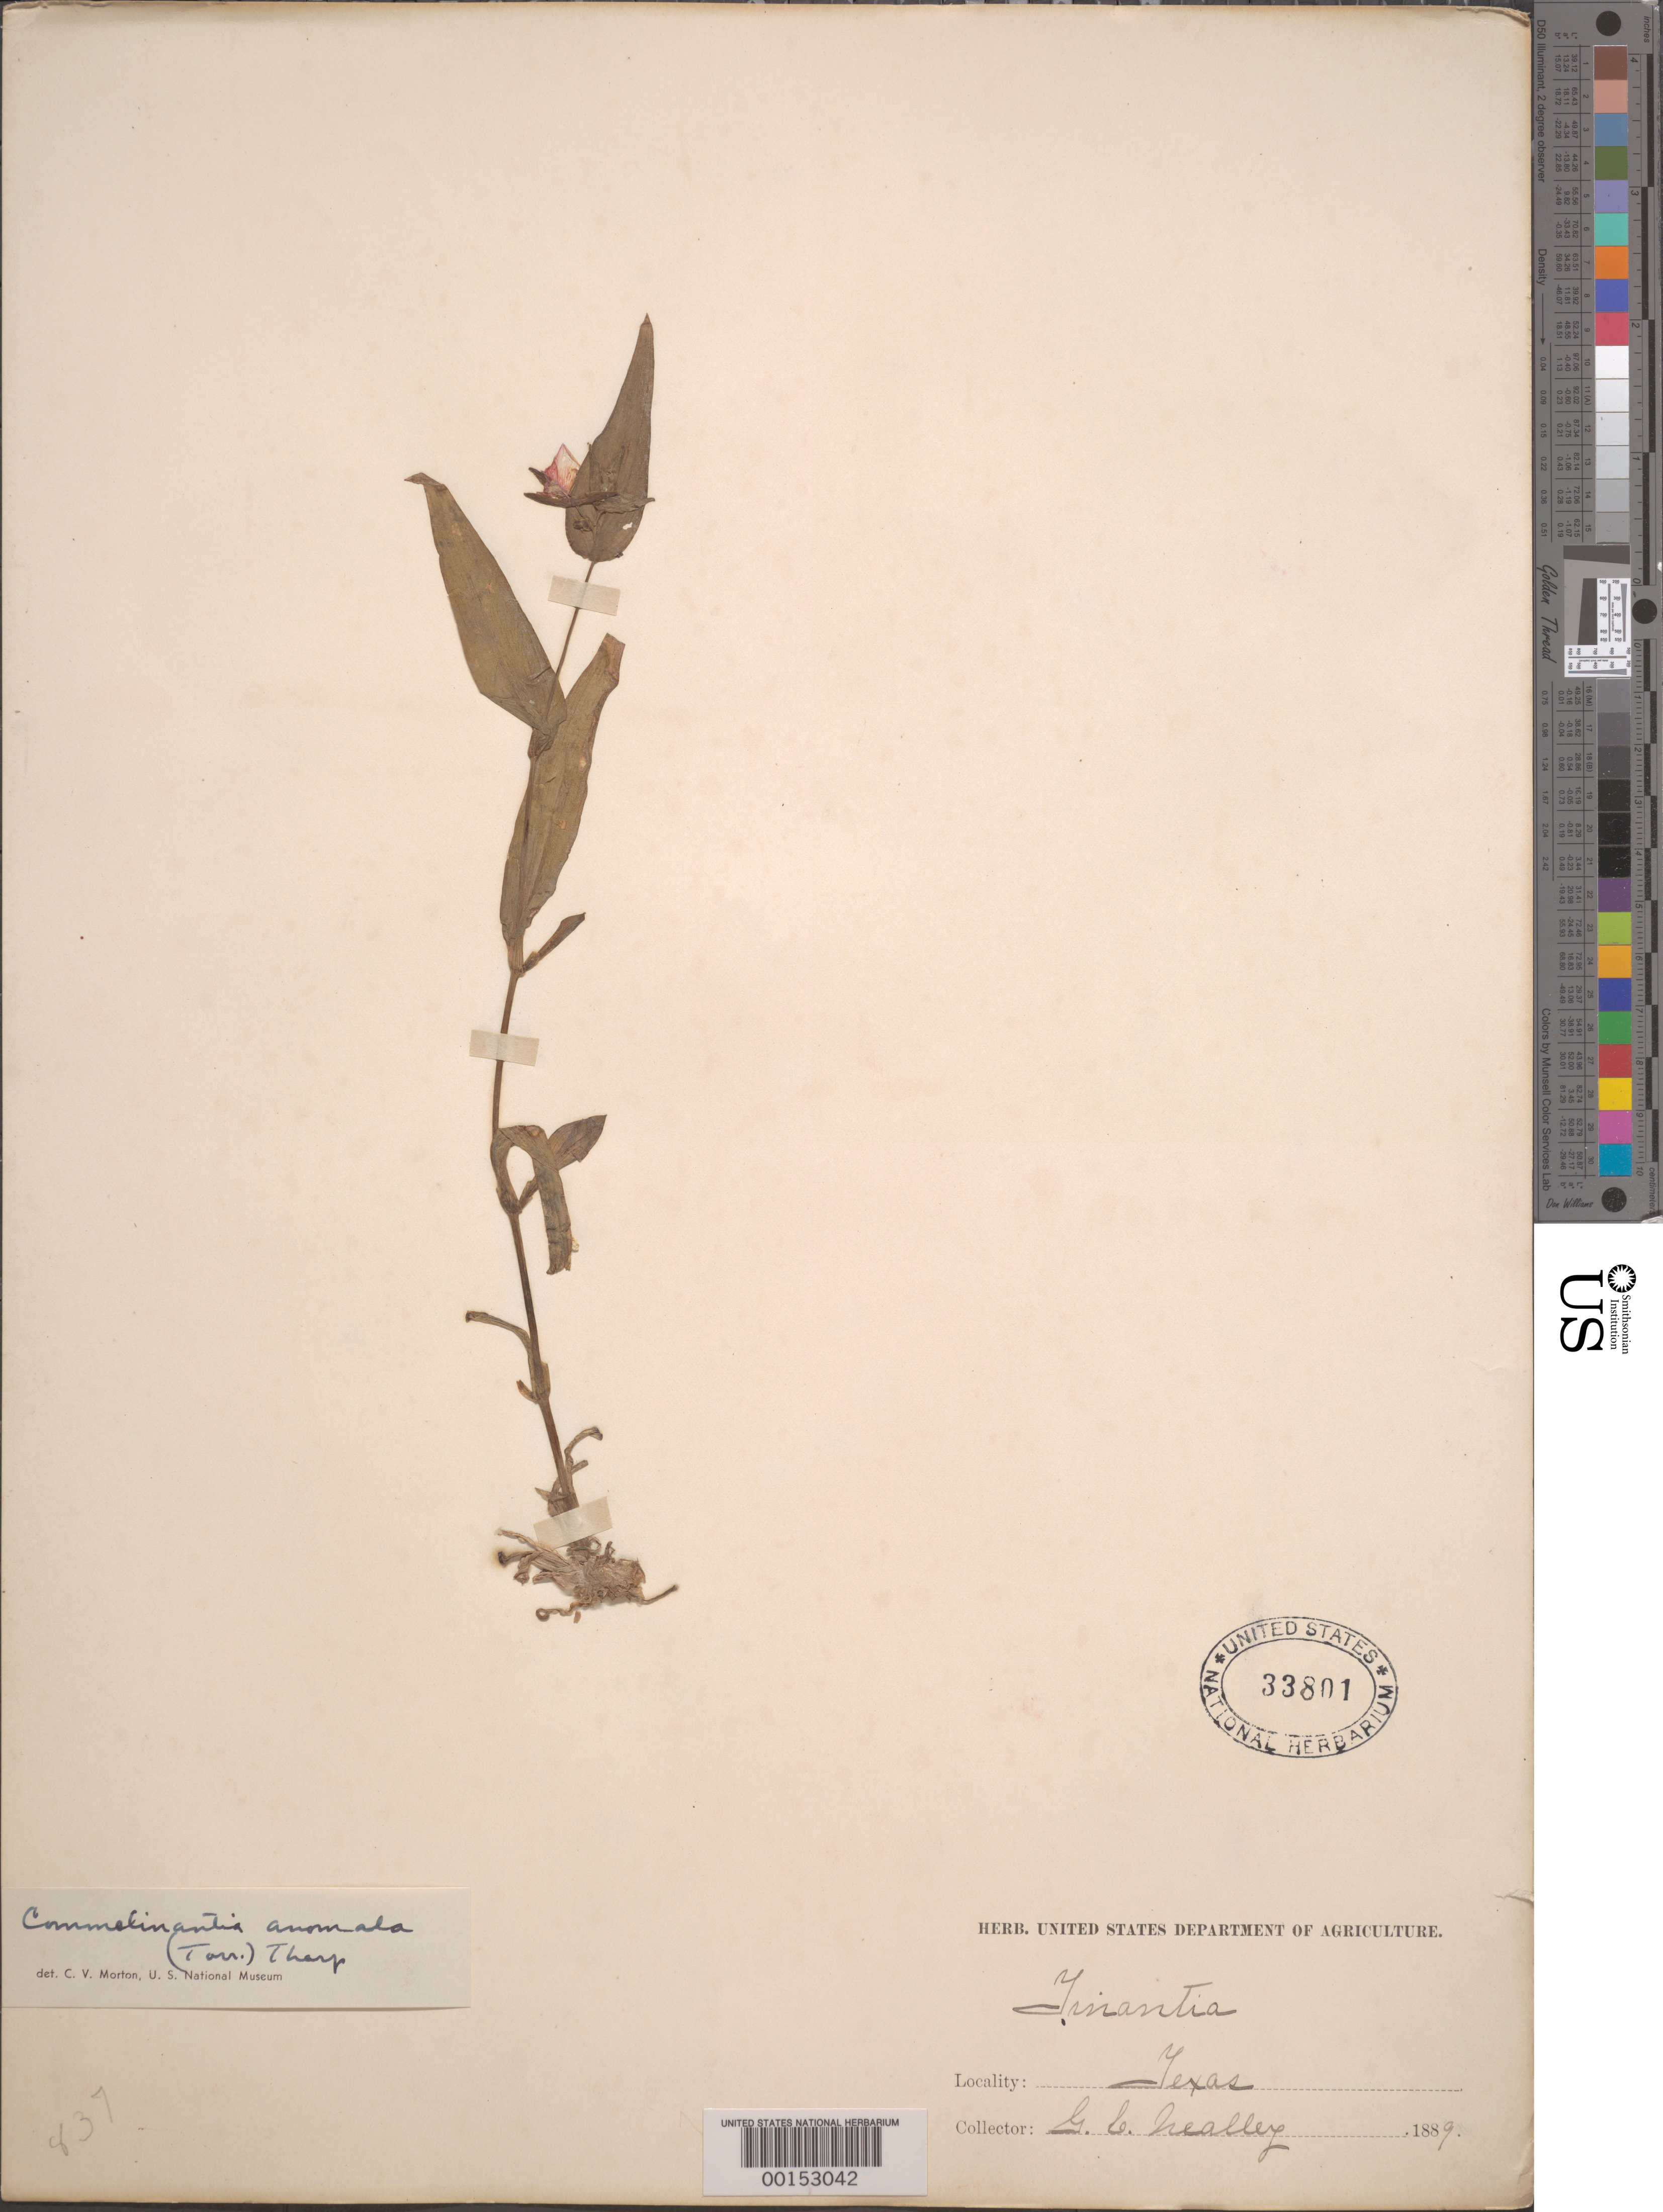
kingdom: Plantae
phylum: Tracheophyta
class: Liliopsida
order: Commelinales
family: Commelinaceae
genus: Tinantia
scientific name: Tinantia anomala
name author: (Torr.) C.B. Clarke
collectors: G. Healley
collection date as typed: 1889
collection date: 1889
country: United States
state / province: Texas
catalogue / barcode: US 33801